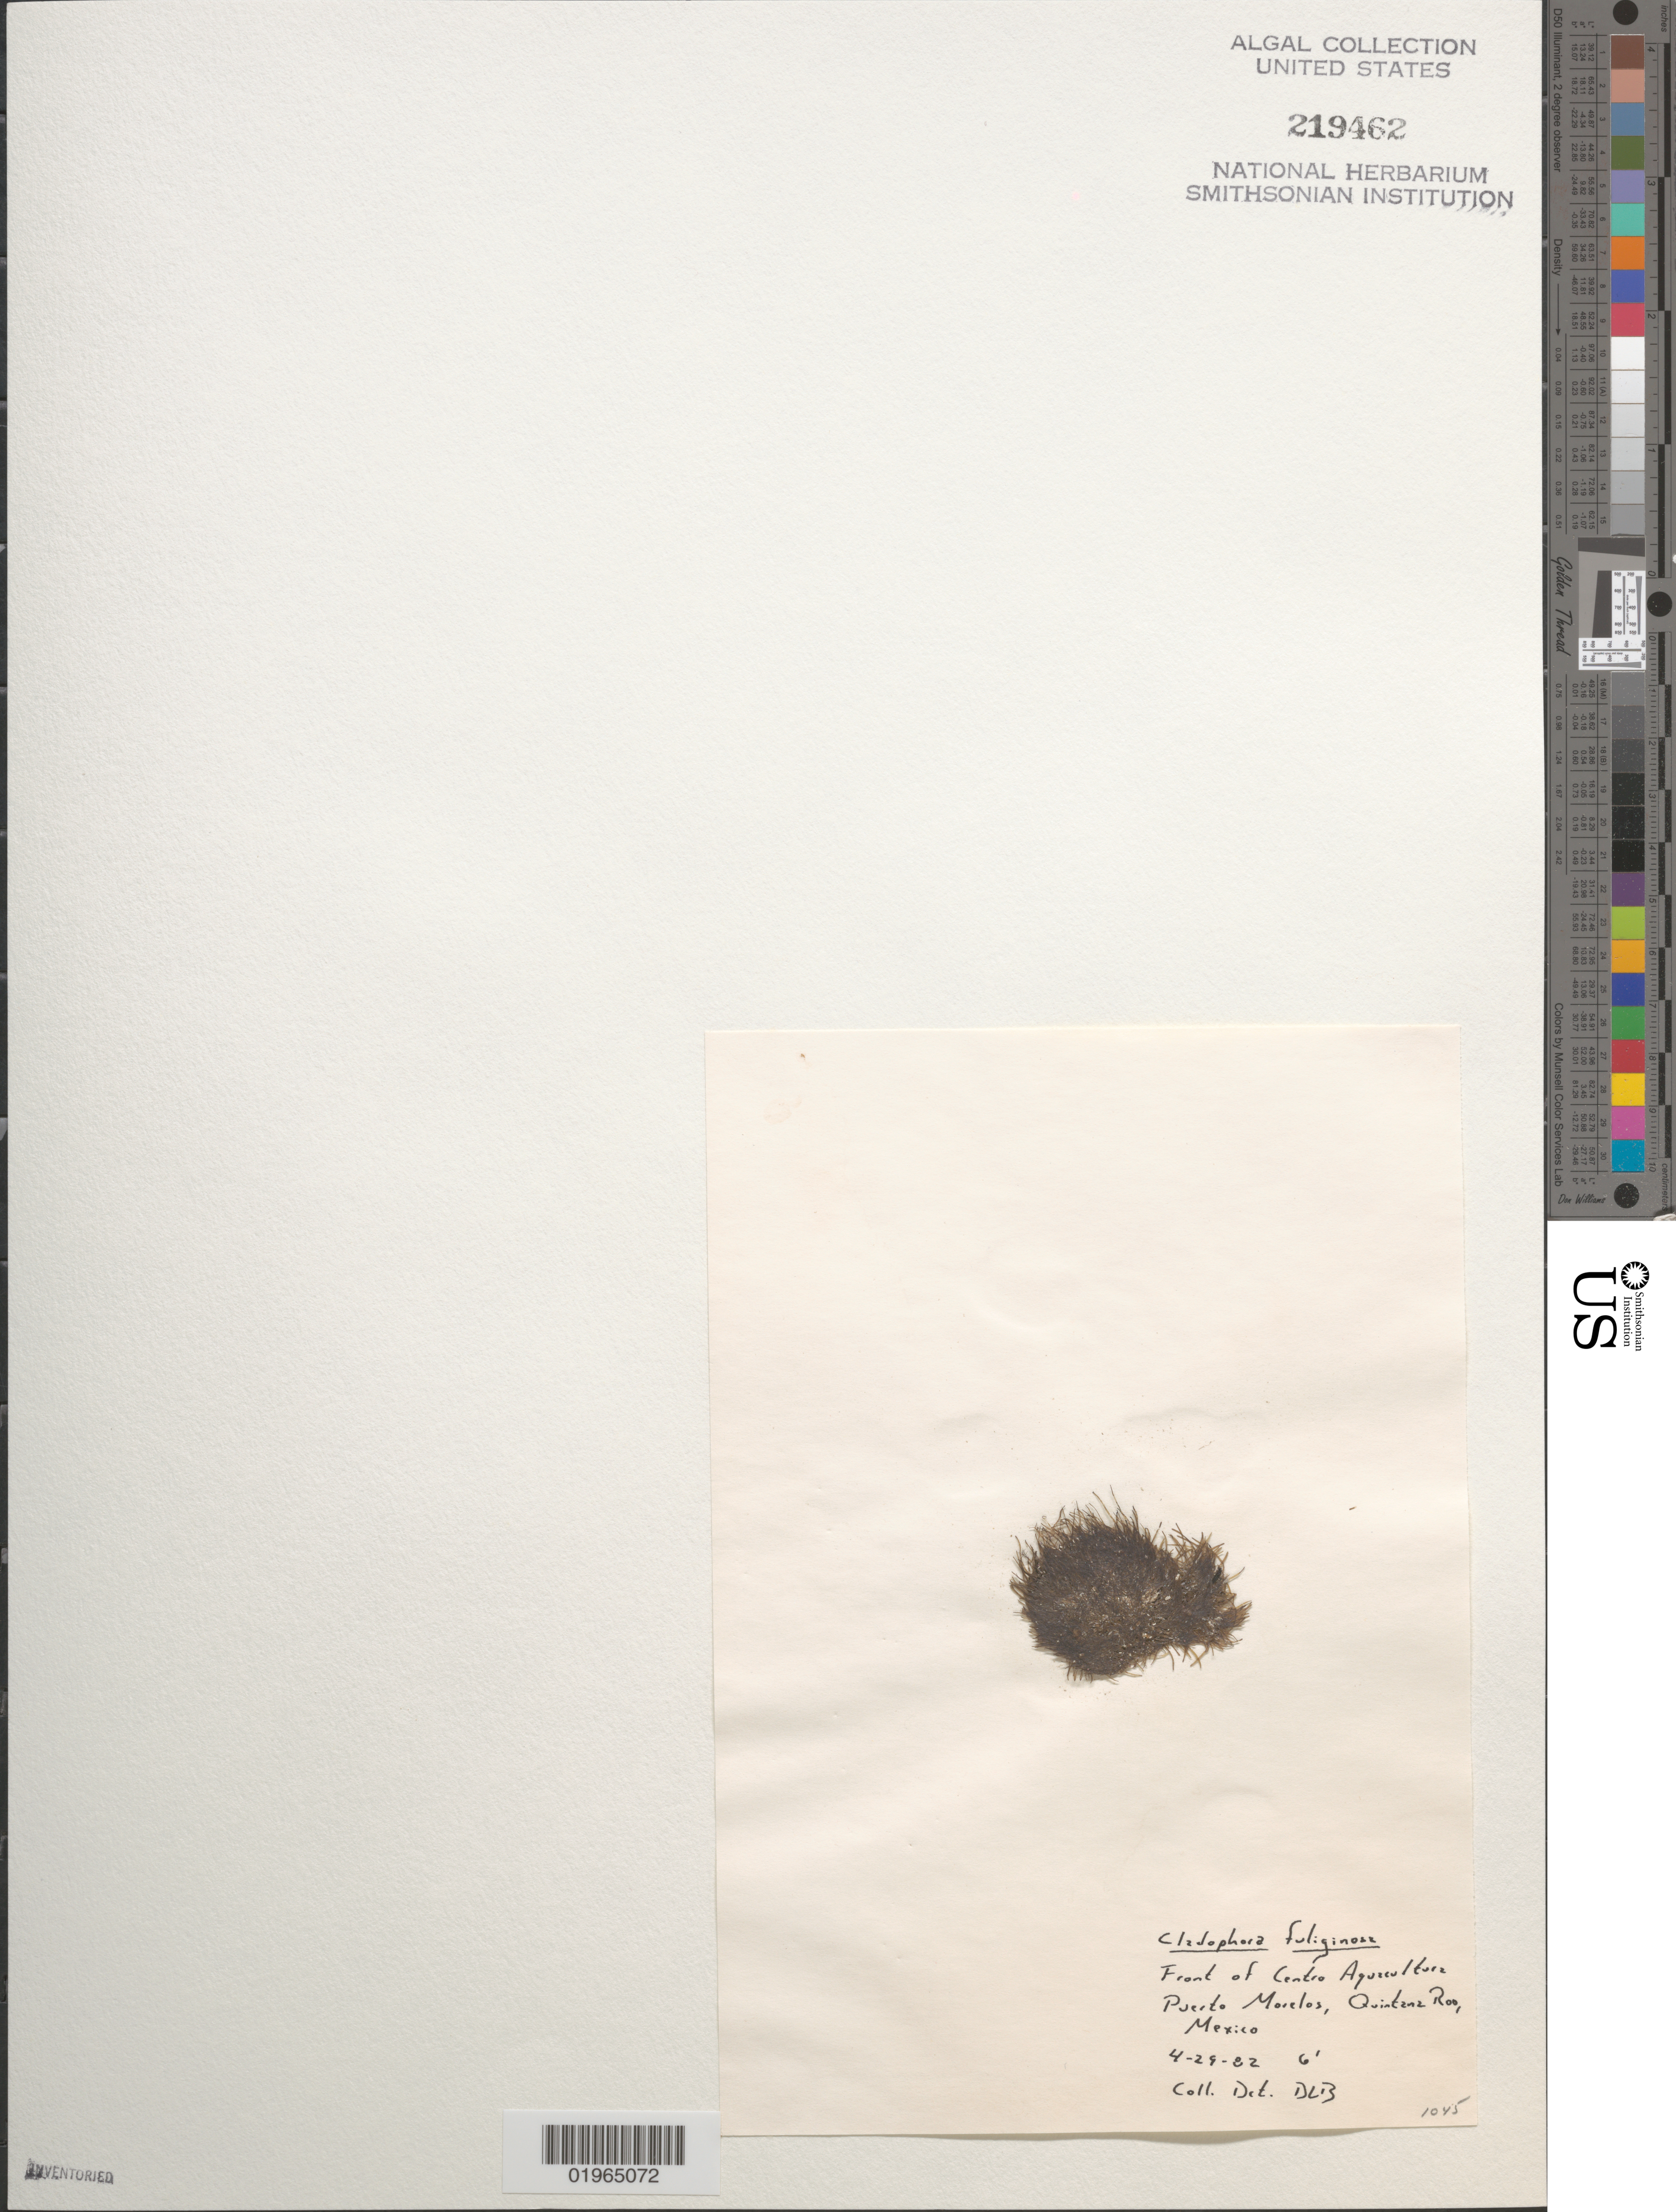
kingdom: Plantae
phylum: Chlorophyta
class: Ulvophyceae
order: Cladophorales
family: Cladophoraceae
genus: Cladophora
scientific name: Cladophora fuliginosa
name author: Kütz.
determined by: Ballantine, D. L.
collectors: D.L. Ballantine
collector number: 1045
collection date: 1982-04-29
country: Mexico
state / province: Quintana Roo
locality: Front of Centro Aquacultura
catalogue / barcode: US 219462